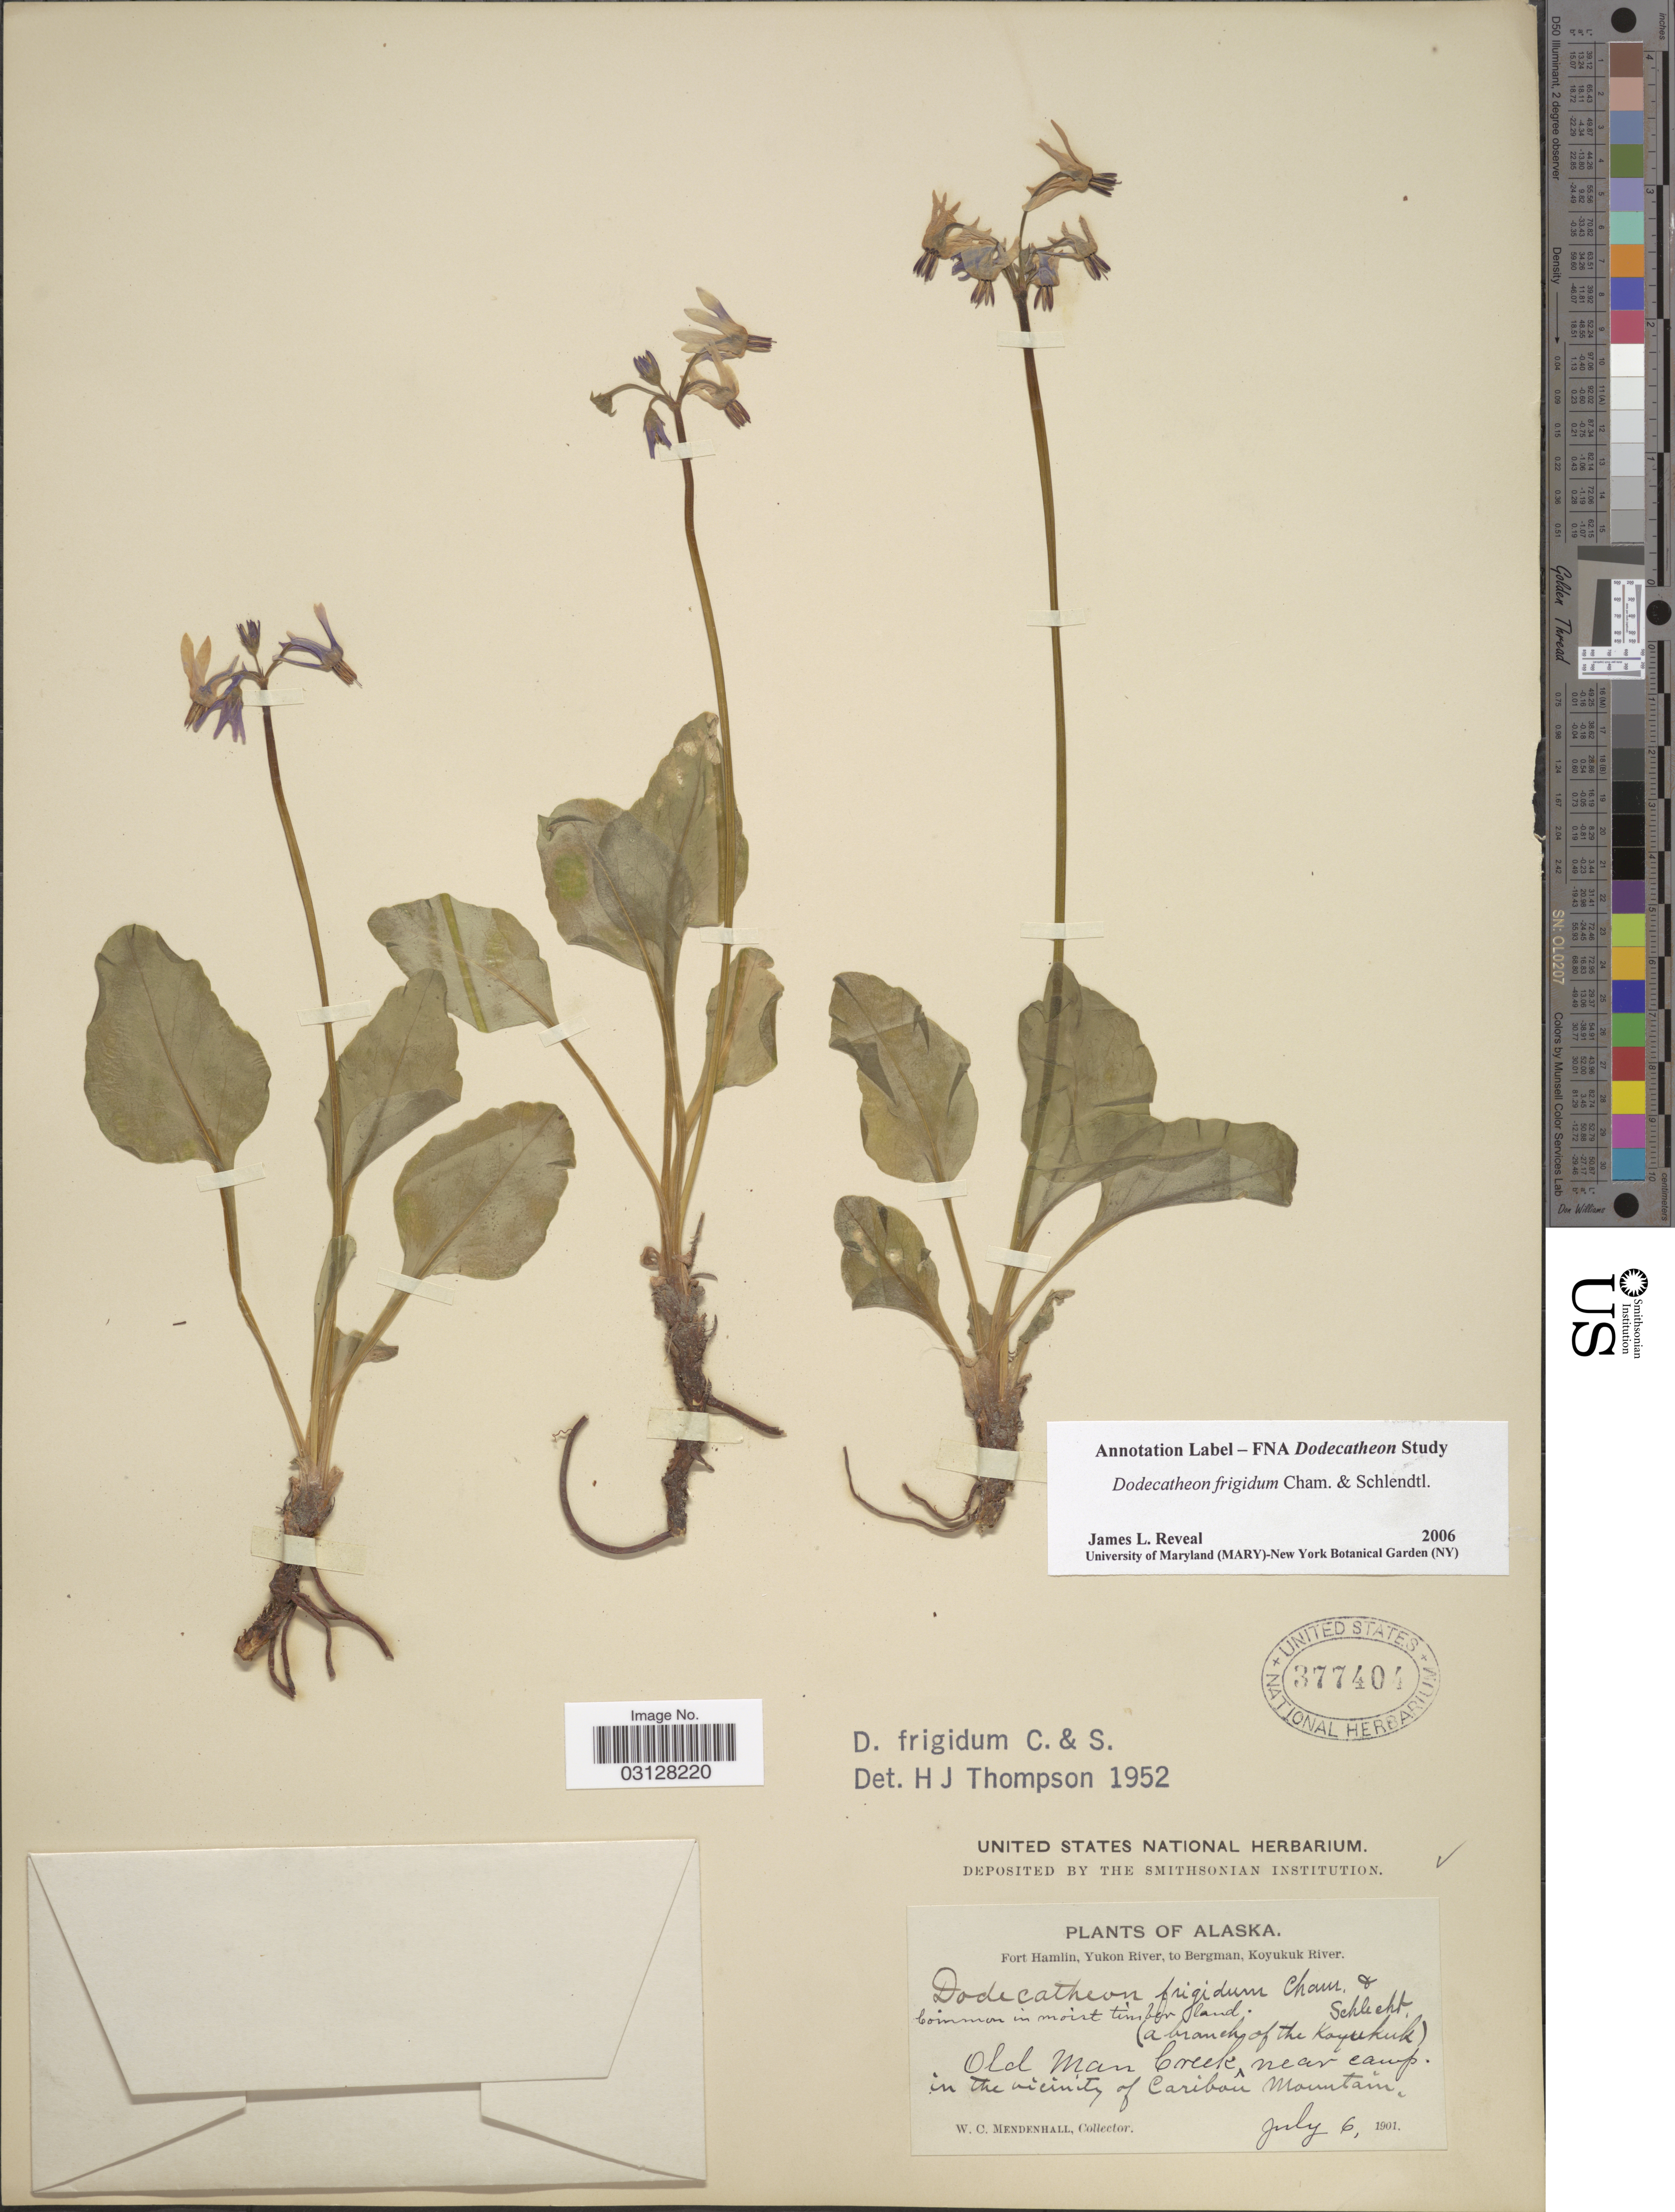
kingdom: Plantae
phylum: Tracheophyta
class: Magnoliopsida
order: Ericales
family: Primulaceae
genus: Dodecatheon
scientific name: Dodecatheon frigidum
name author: Cham. & Schltdl.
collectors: W. Mendenhall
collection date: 1901-07-06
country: United States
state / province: Alaska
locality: Fort Hamlin, Yukon River, to Bergman, Koyukuk River. (A branch of the Koyukuk). Old Man Creek, in the vicinity of Caribou Mountain near camp.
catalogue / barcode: US 377404